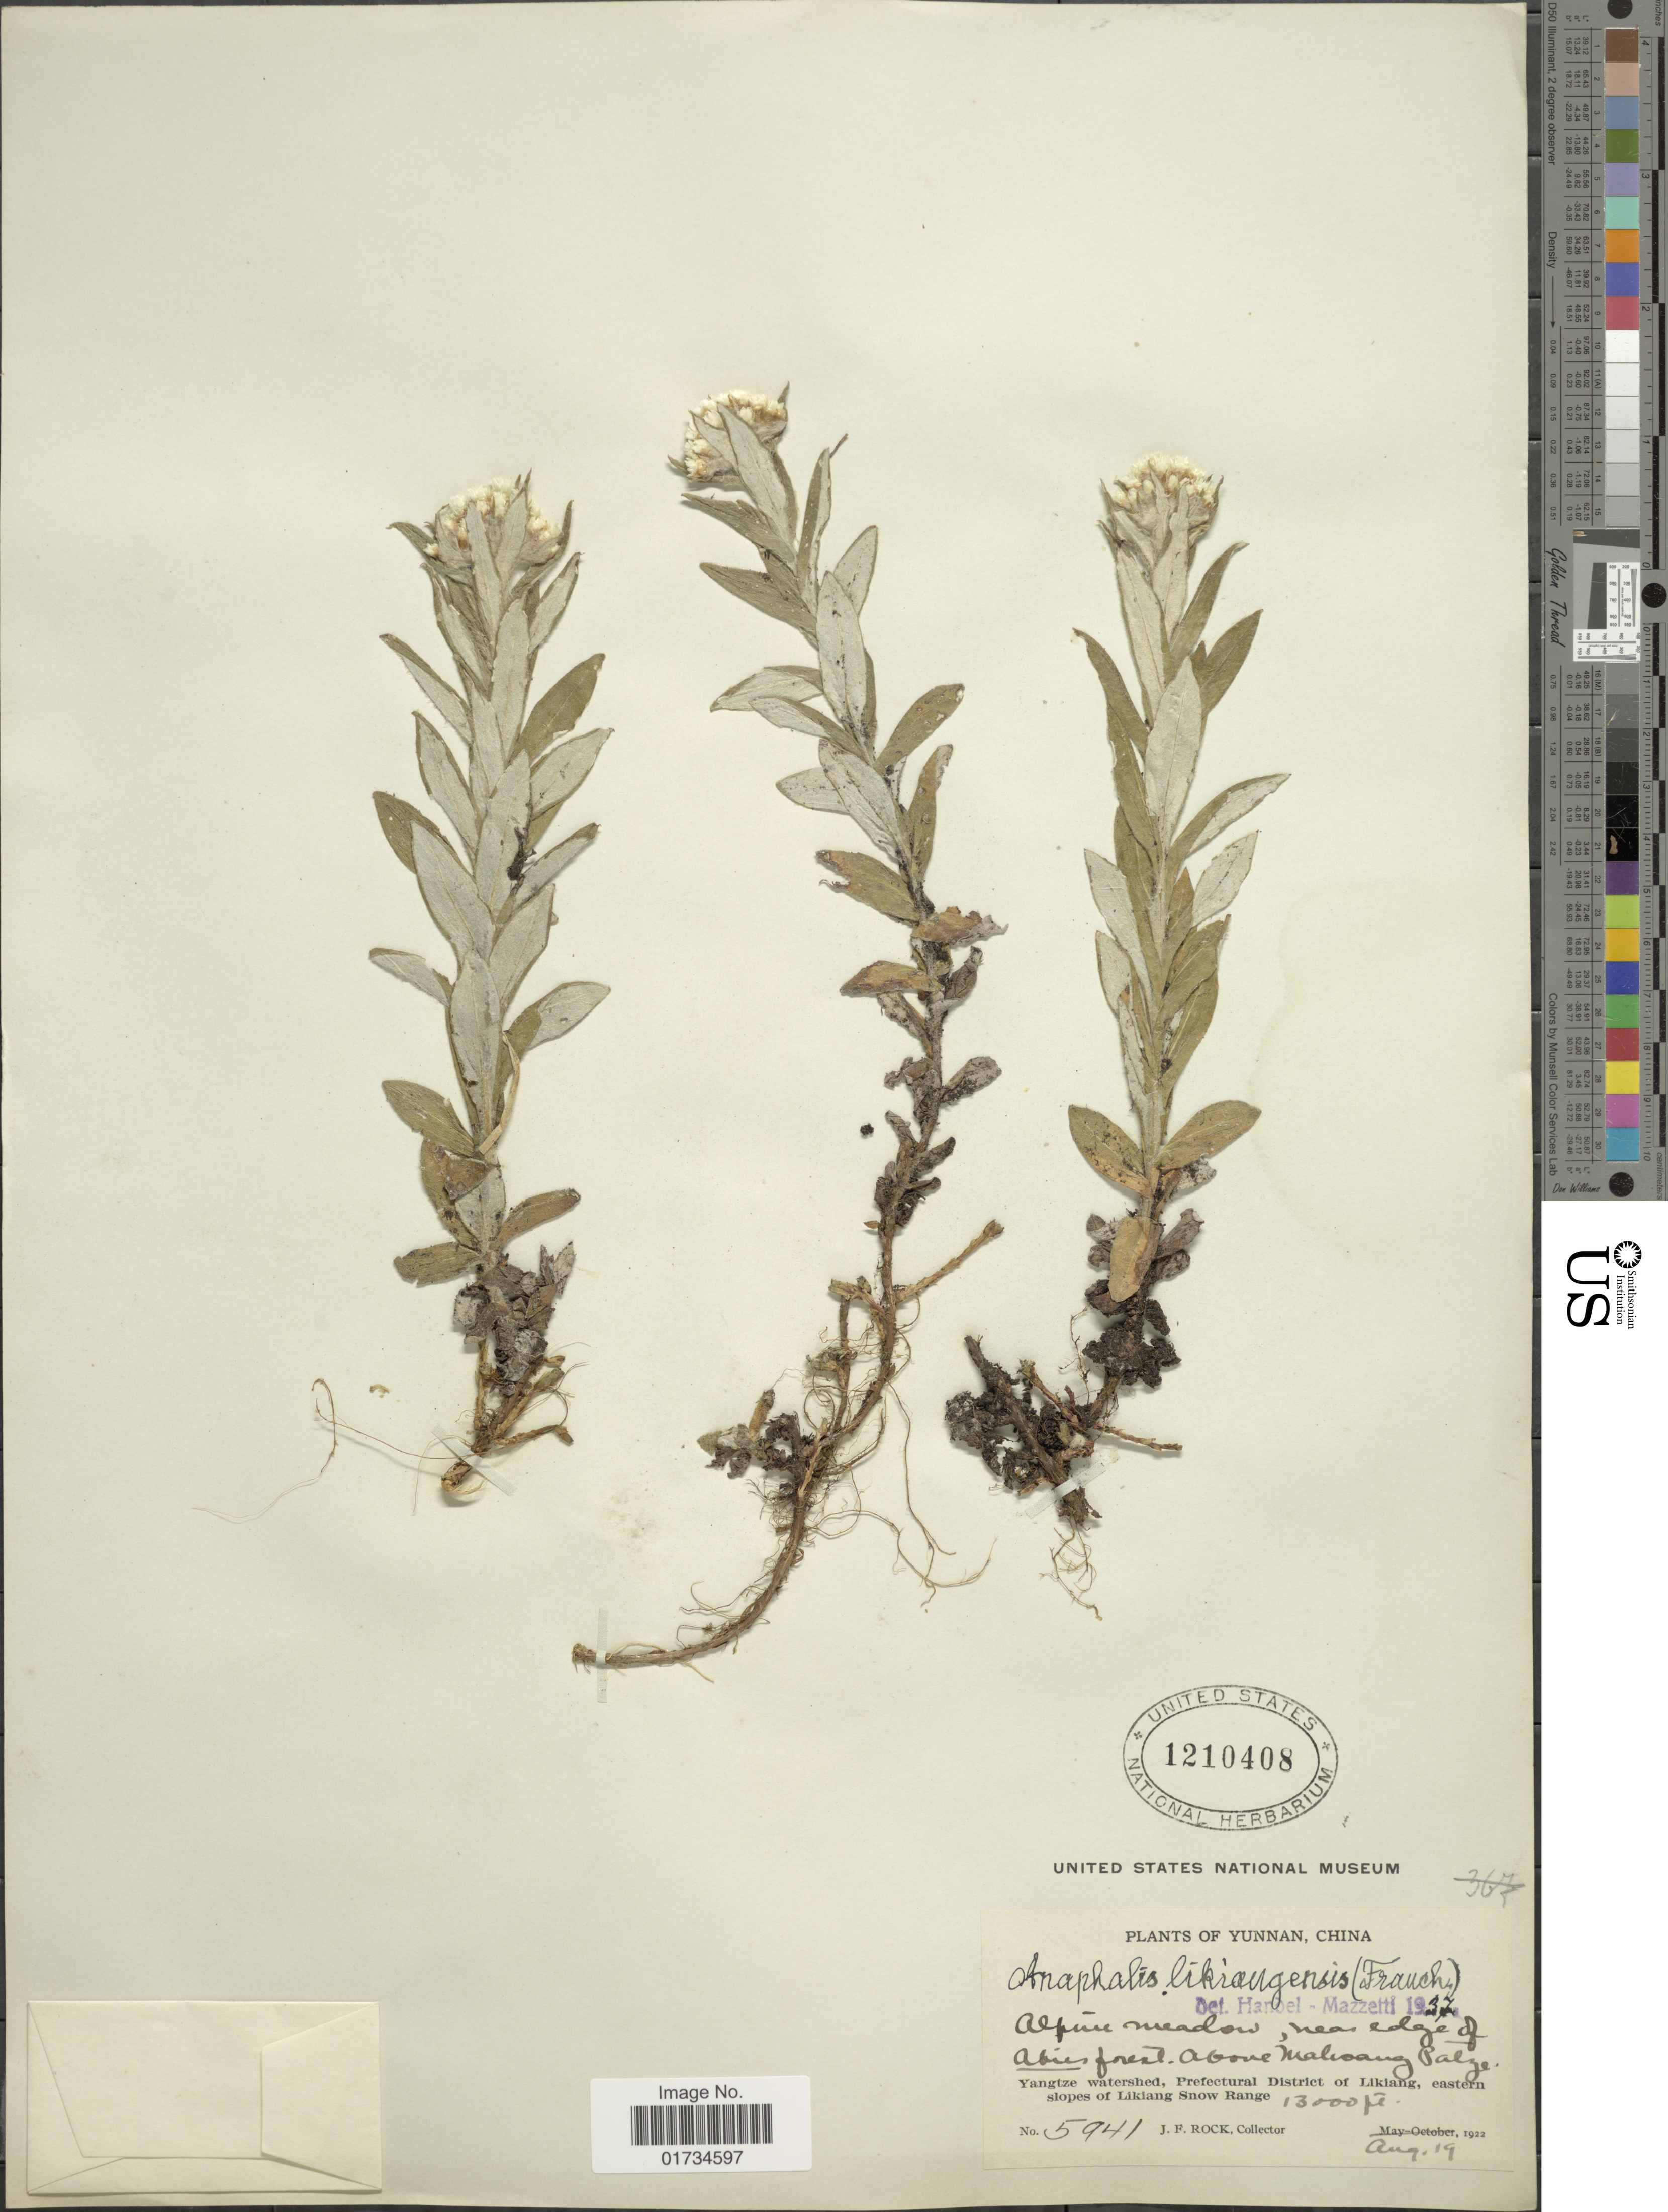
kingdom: Plantae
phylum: Tracheophyta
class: Magnoliopsida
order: Asterales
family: Asteraceae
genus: Anaphalis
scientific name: Anaphalis likiangensis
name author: (Franch.) Y. Ling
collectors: J. Rock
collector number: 5941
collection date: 1922-08-19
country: China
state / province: Yunnan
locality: Yunnan, China. Above Mahoang Palze. Yangtze watershed, Prefectural District of Likian, eastern slopes of Likian Snow Range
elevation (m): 3962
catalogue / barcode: US 1210408